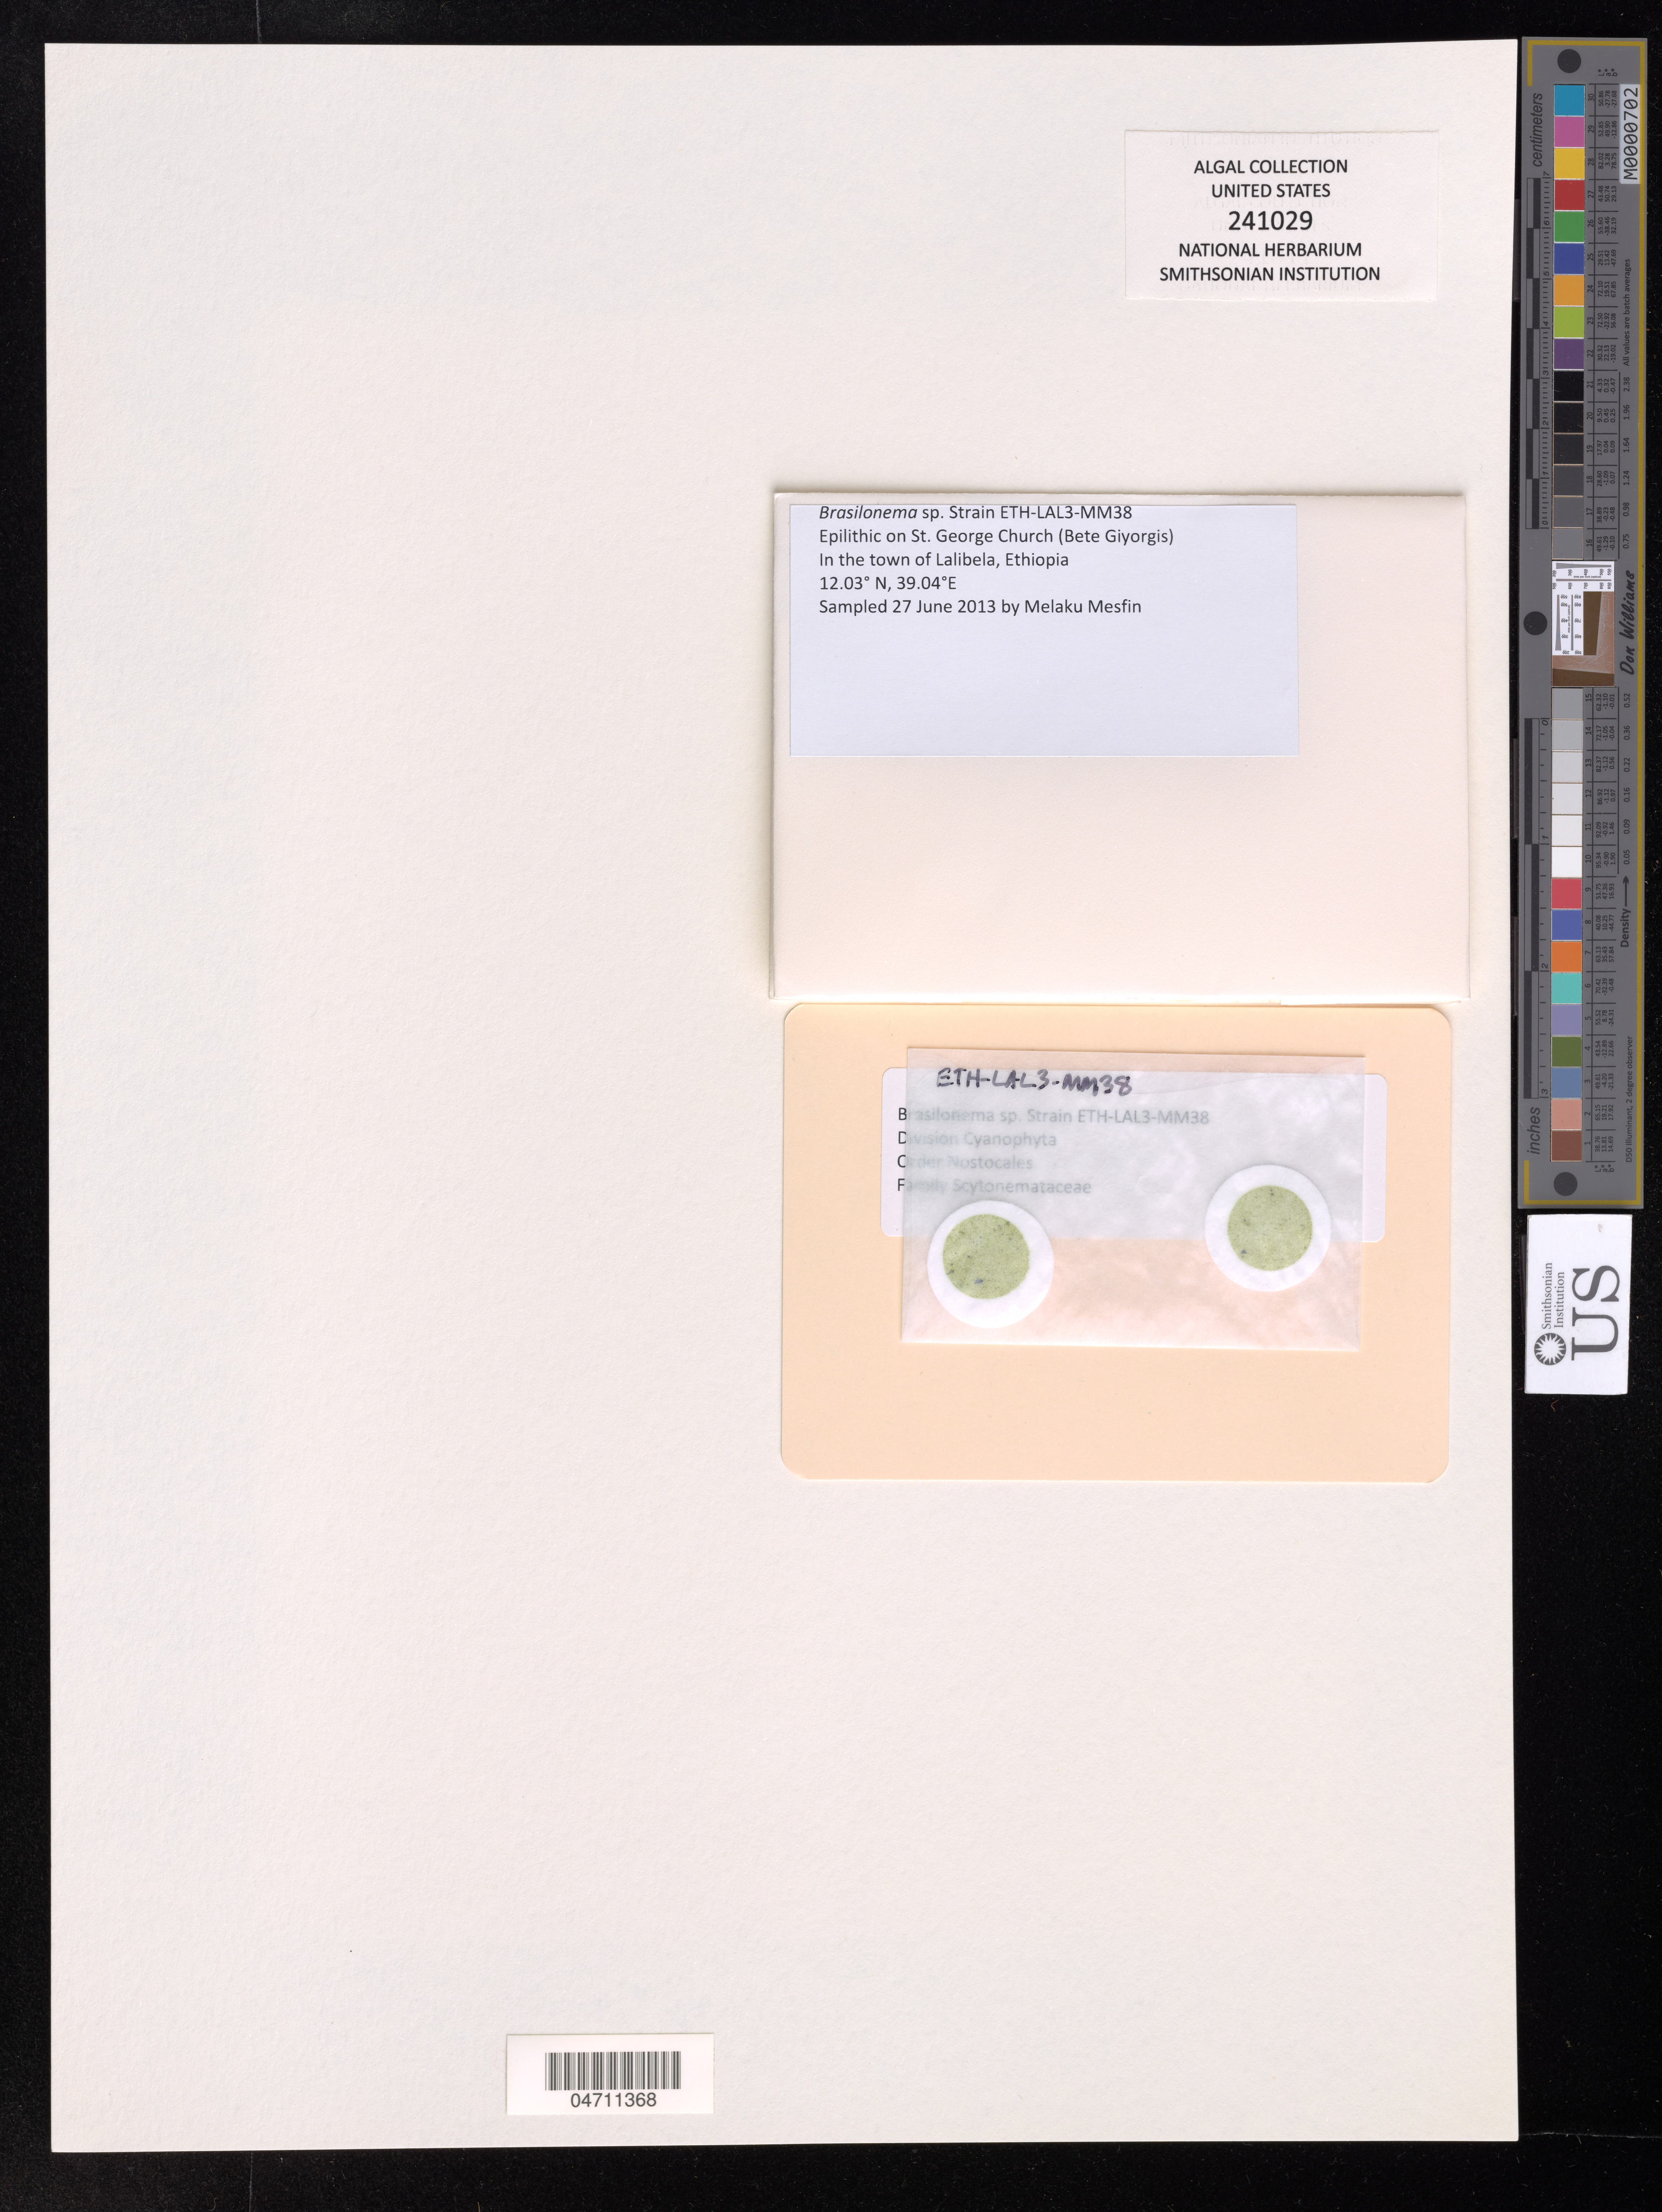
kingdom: Bacteria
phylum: Cyanobacteria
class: Cyanobacteriia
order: Cyanobacteriales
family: Nostocaceae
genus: Brasilonema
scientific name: Brasilonema sp.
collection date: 2013-06-27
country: Ethiopia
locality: In the town of Lalibela.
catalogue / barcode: US 241029